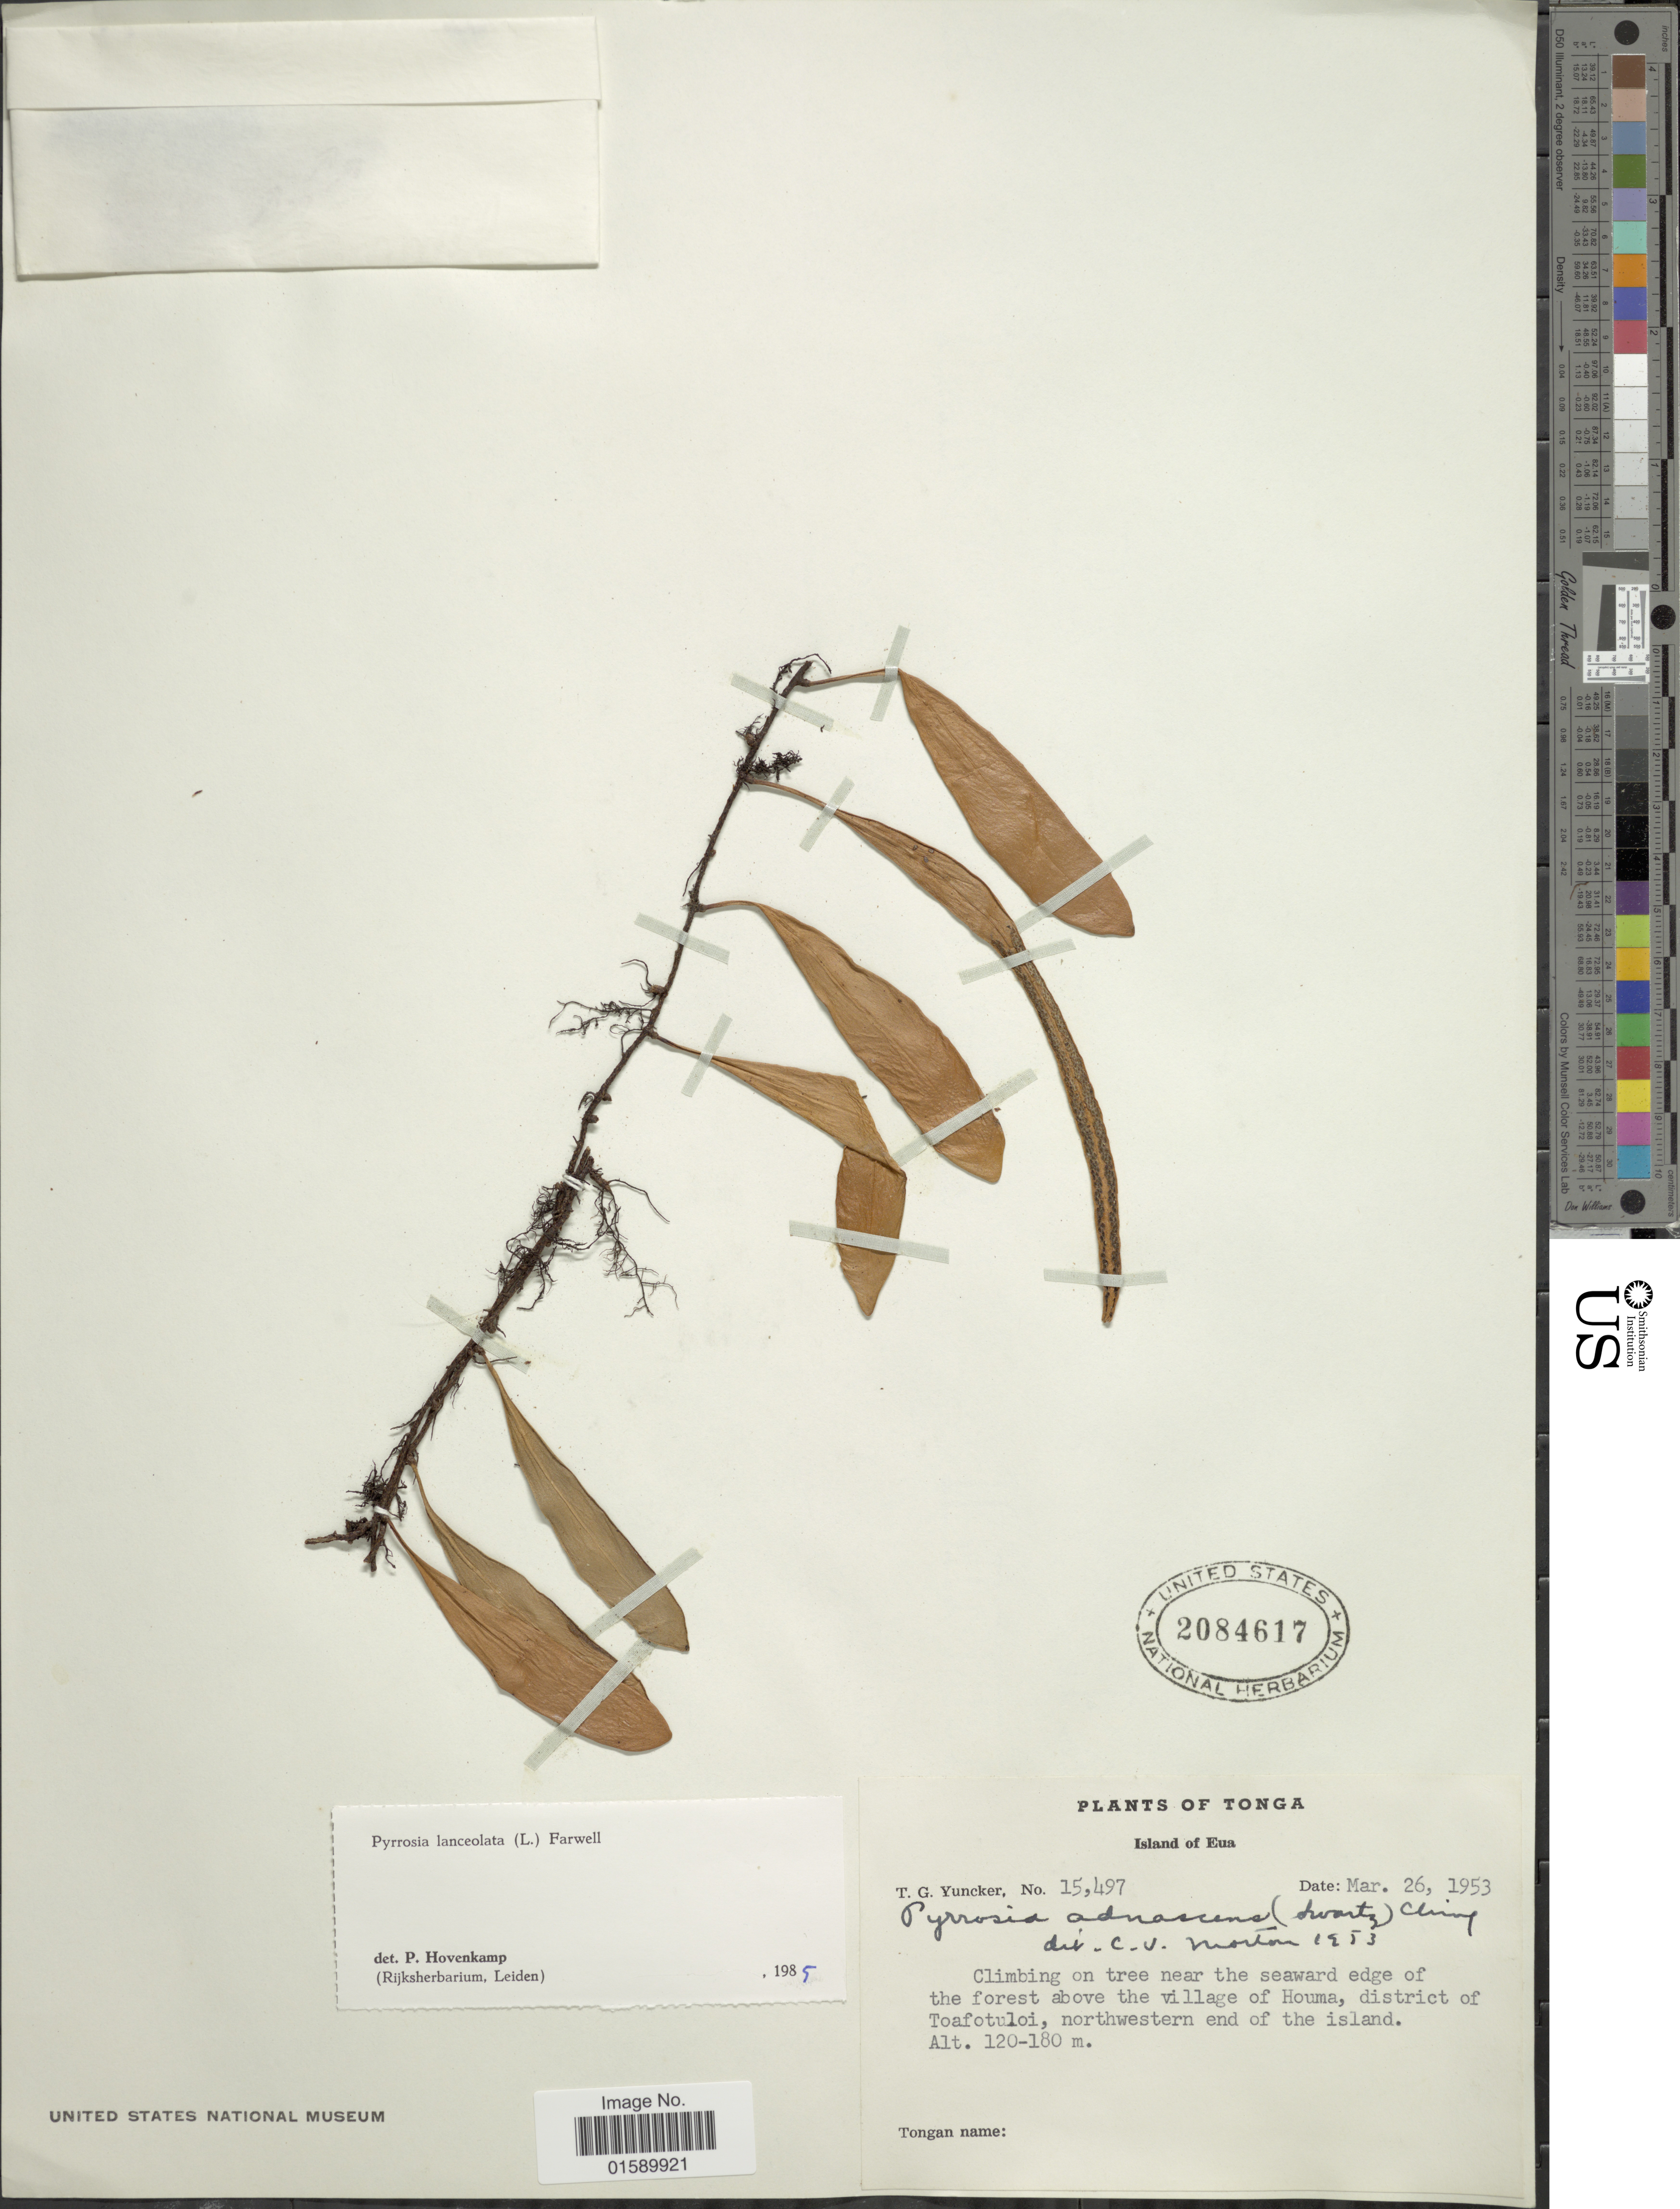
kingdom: Plantae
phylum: Tracheophyta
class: Polypodiopsida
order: Polypodiales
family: Polypodiaceae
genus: Pyrrosia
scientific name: Pyrrosia lanceolata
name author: (L.) Farw.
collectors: T. G. Yuncker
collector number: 15497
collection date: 1953-03-26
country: Tonga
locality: Tonga, Island of Eua, near the seaward edge of the forest above the village of Houma, district of Toafotuloi, northwestern enf of the island.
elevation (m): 120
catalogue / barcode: US 2084617